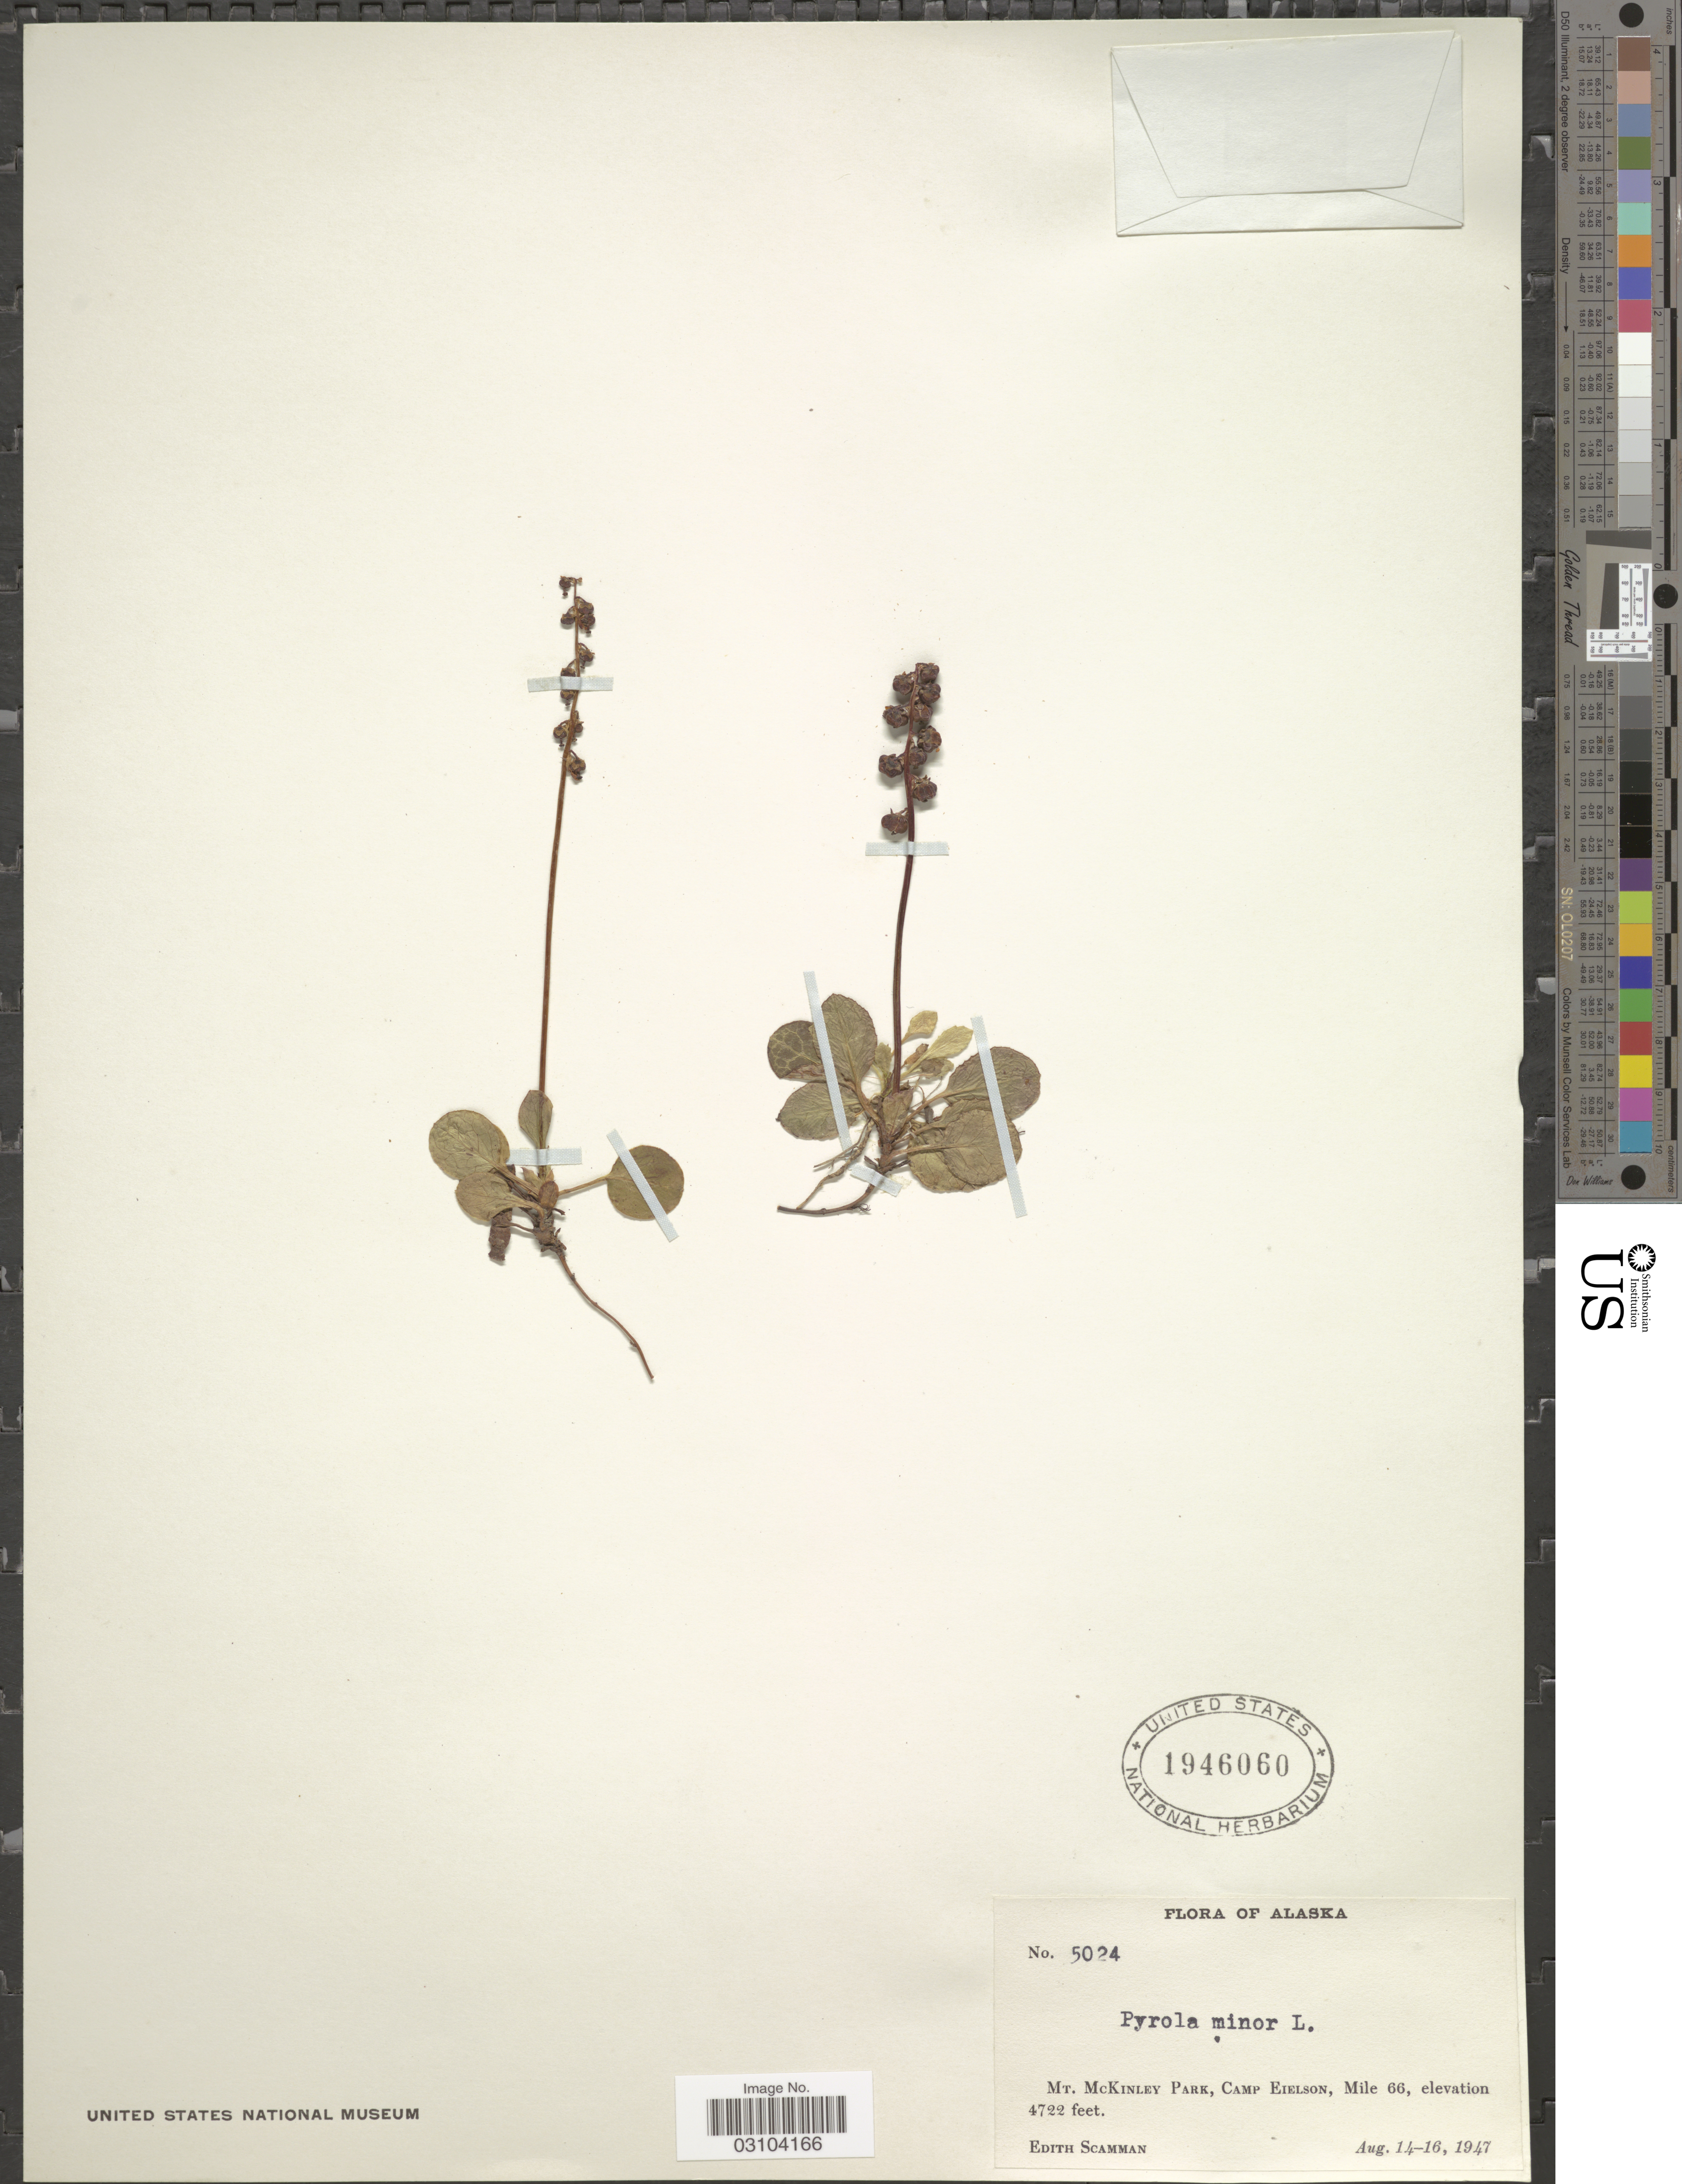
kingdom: Plantae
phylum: Tracheophyta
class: Magnoliopsida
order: Ericales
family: Ericaceae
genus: Pyrola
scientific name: Pyrola minor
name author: L.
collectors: E. Scamman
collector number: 5024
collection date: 1947-08-14/1947-08-16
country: United States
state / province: Alaska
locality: Mt. McKinley Park, Camp Eielson, Mile 66.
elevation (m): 1439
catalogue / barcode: US 1946060